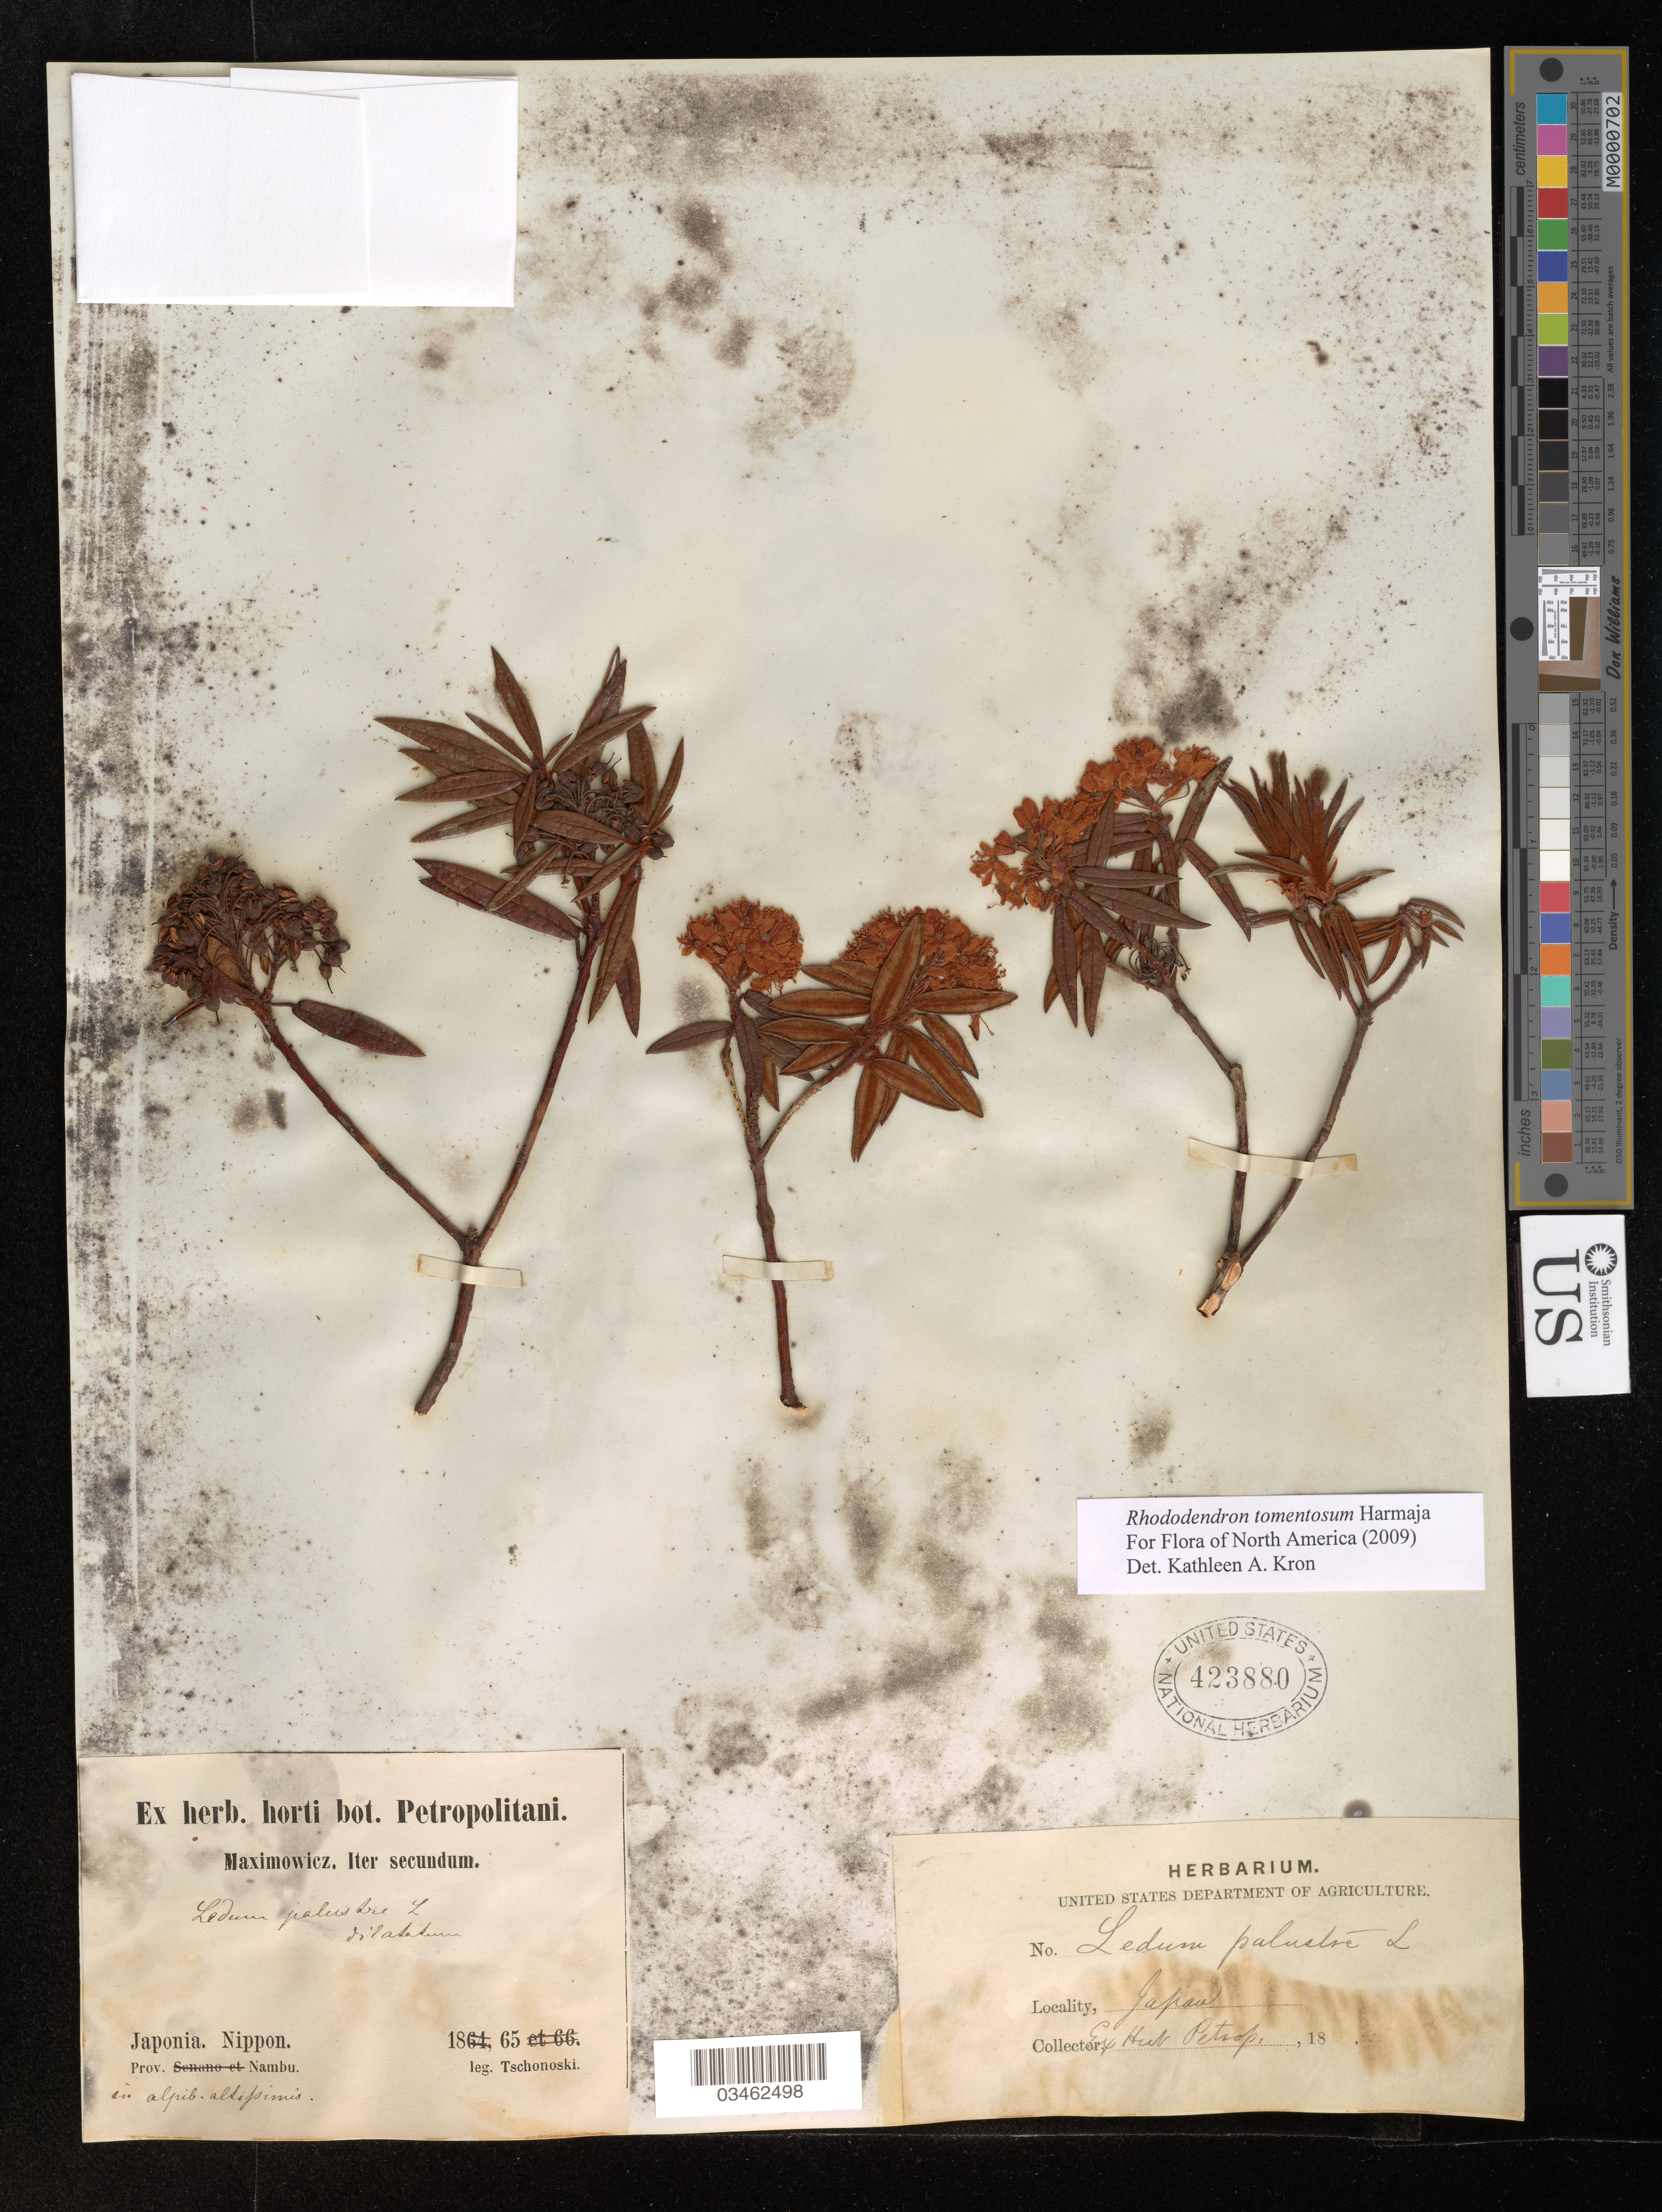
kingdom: Plantae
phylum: Tracheophyta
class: Magnoliopsida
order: Ericales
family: Ericaceae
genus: Rhododendron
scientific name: Rhododendron tomentosum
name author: Harmaja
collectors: -. Tschonoski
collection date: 1865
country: Japan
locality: Nippon. Prov. Nambu.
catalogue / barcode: US 423880